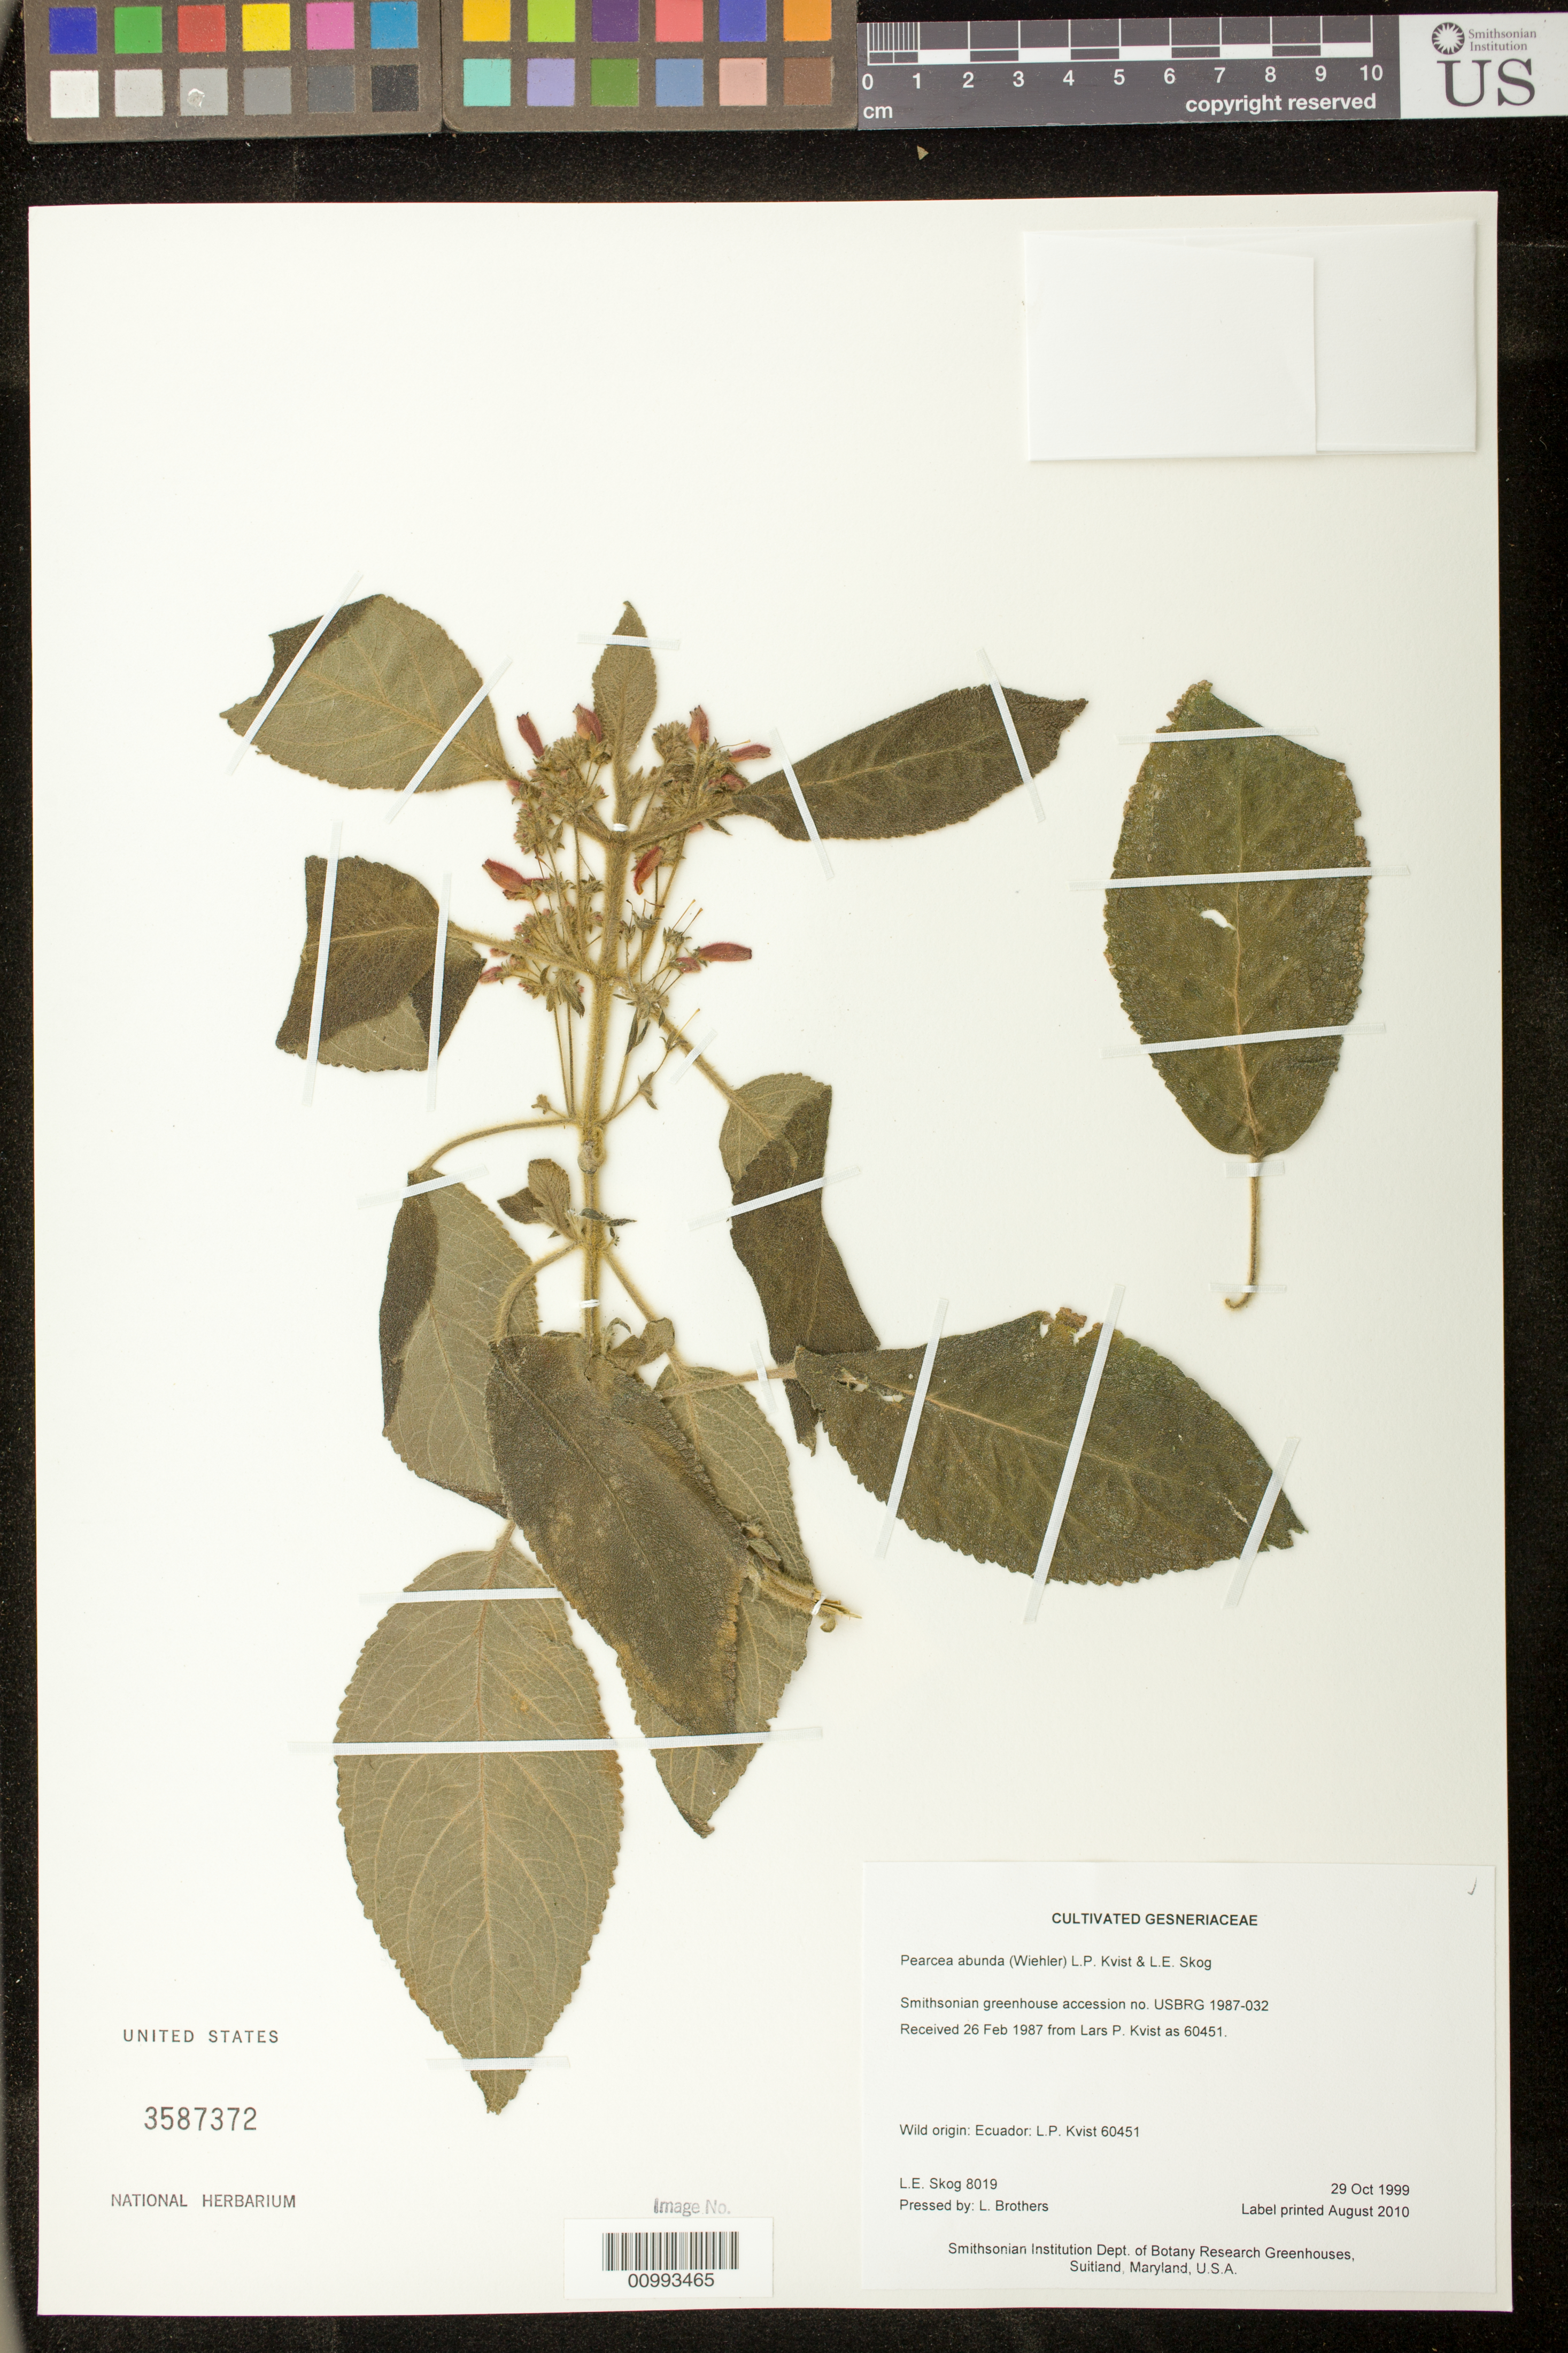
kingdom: Plantae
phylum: Tracheophyta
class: Magnoliopsida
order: Lamiales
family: Gesneriaceae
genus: Pearcea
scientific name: Pearcea abunda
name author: (Wiehler) L.P. Kvist & L.E. Skog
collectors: L. E. Skog & L. Brothers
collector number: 8019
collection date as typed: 29 Oct 1999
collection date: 1999-10-29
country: Ecuador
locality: Smithsonian Institution Dept. of Botany Research Greenhouses, Suitland, Maryland, U.S.A.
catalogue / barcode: US 3587372